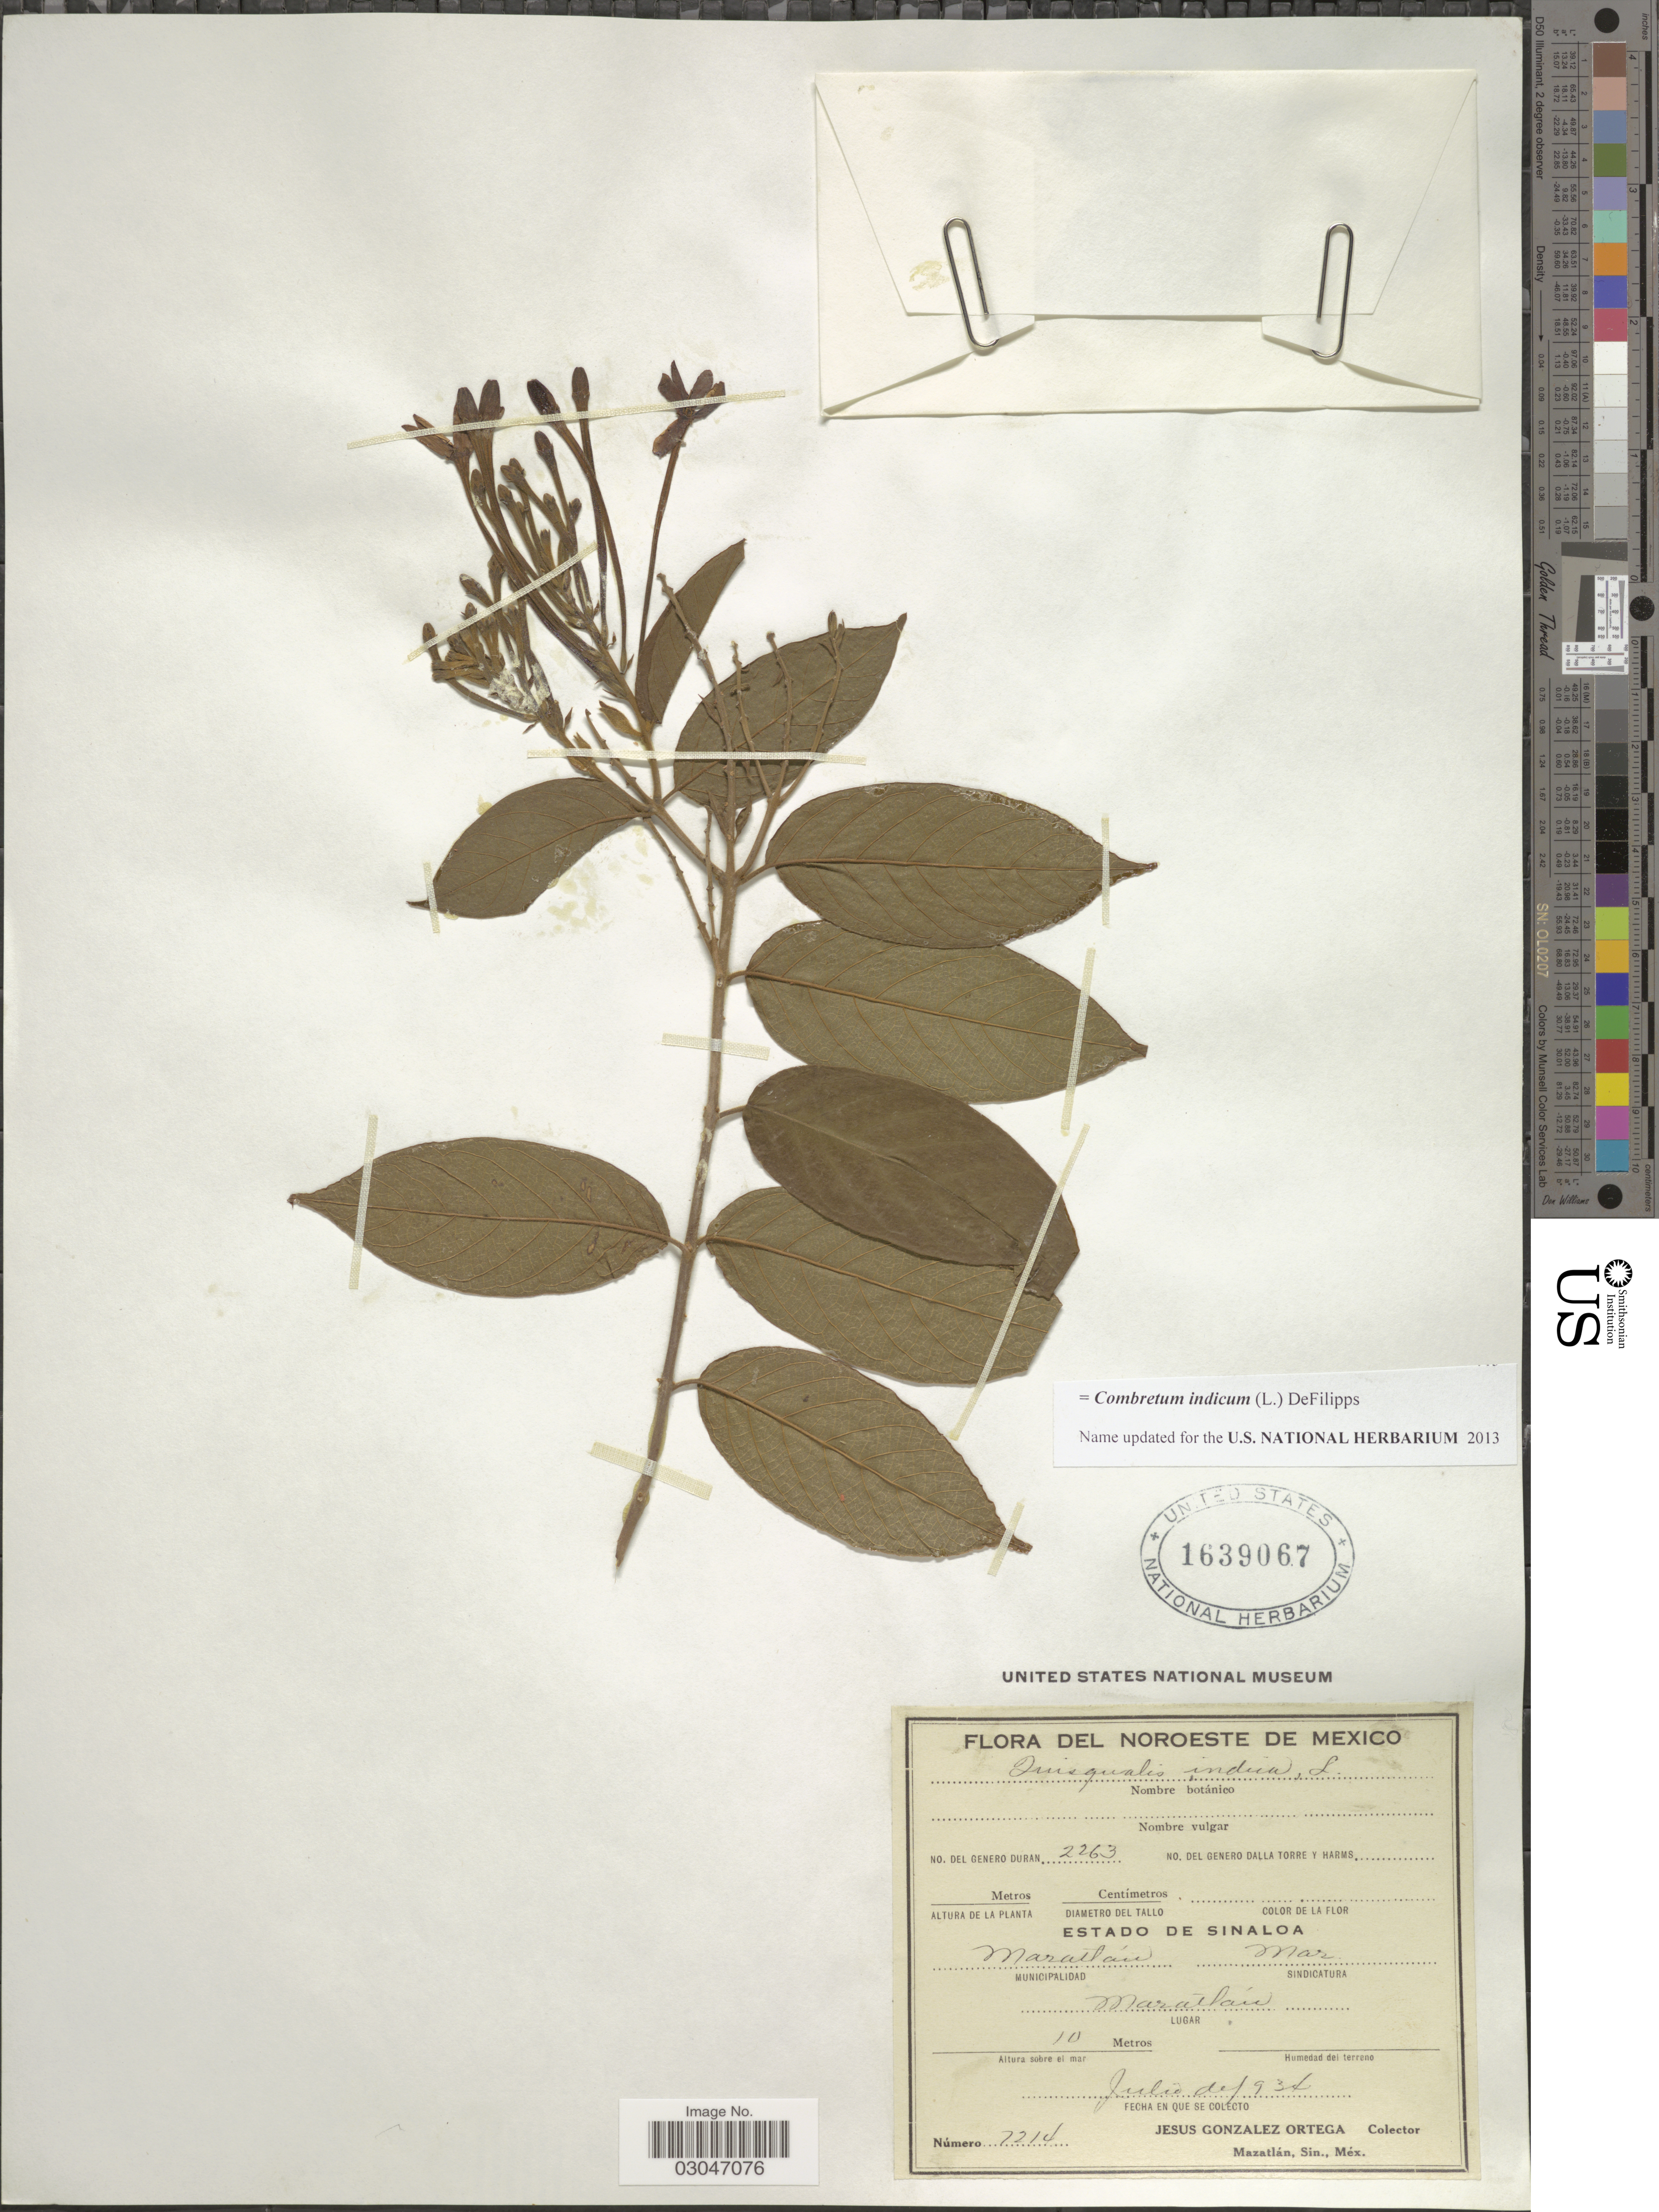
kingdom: Plantae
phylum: Tracheophyta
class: Magnoliopsida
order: Myrtales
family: Combretaceae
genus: Combretum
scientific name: Combretum indicum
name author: (L.) DeFilipps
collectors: J. Ortega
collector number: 7214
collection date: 1934-07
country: Mexico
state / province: Sinaloa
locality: Del Noroeste De Mexico, Maratlán, Mar, Maratlán.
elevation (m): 10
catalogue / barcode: US 1639067